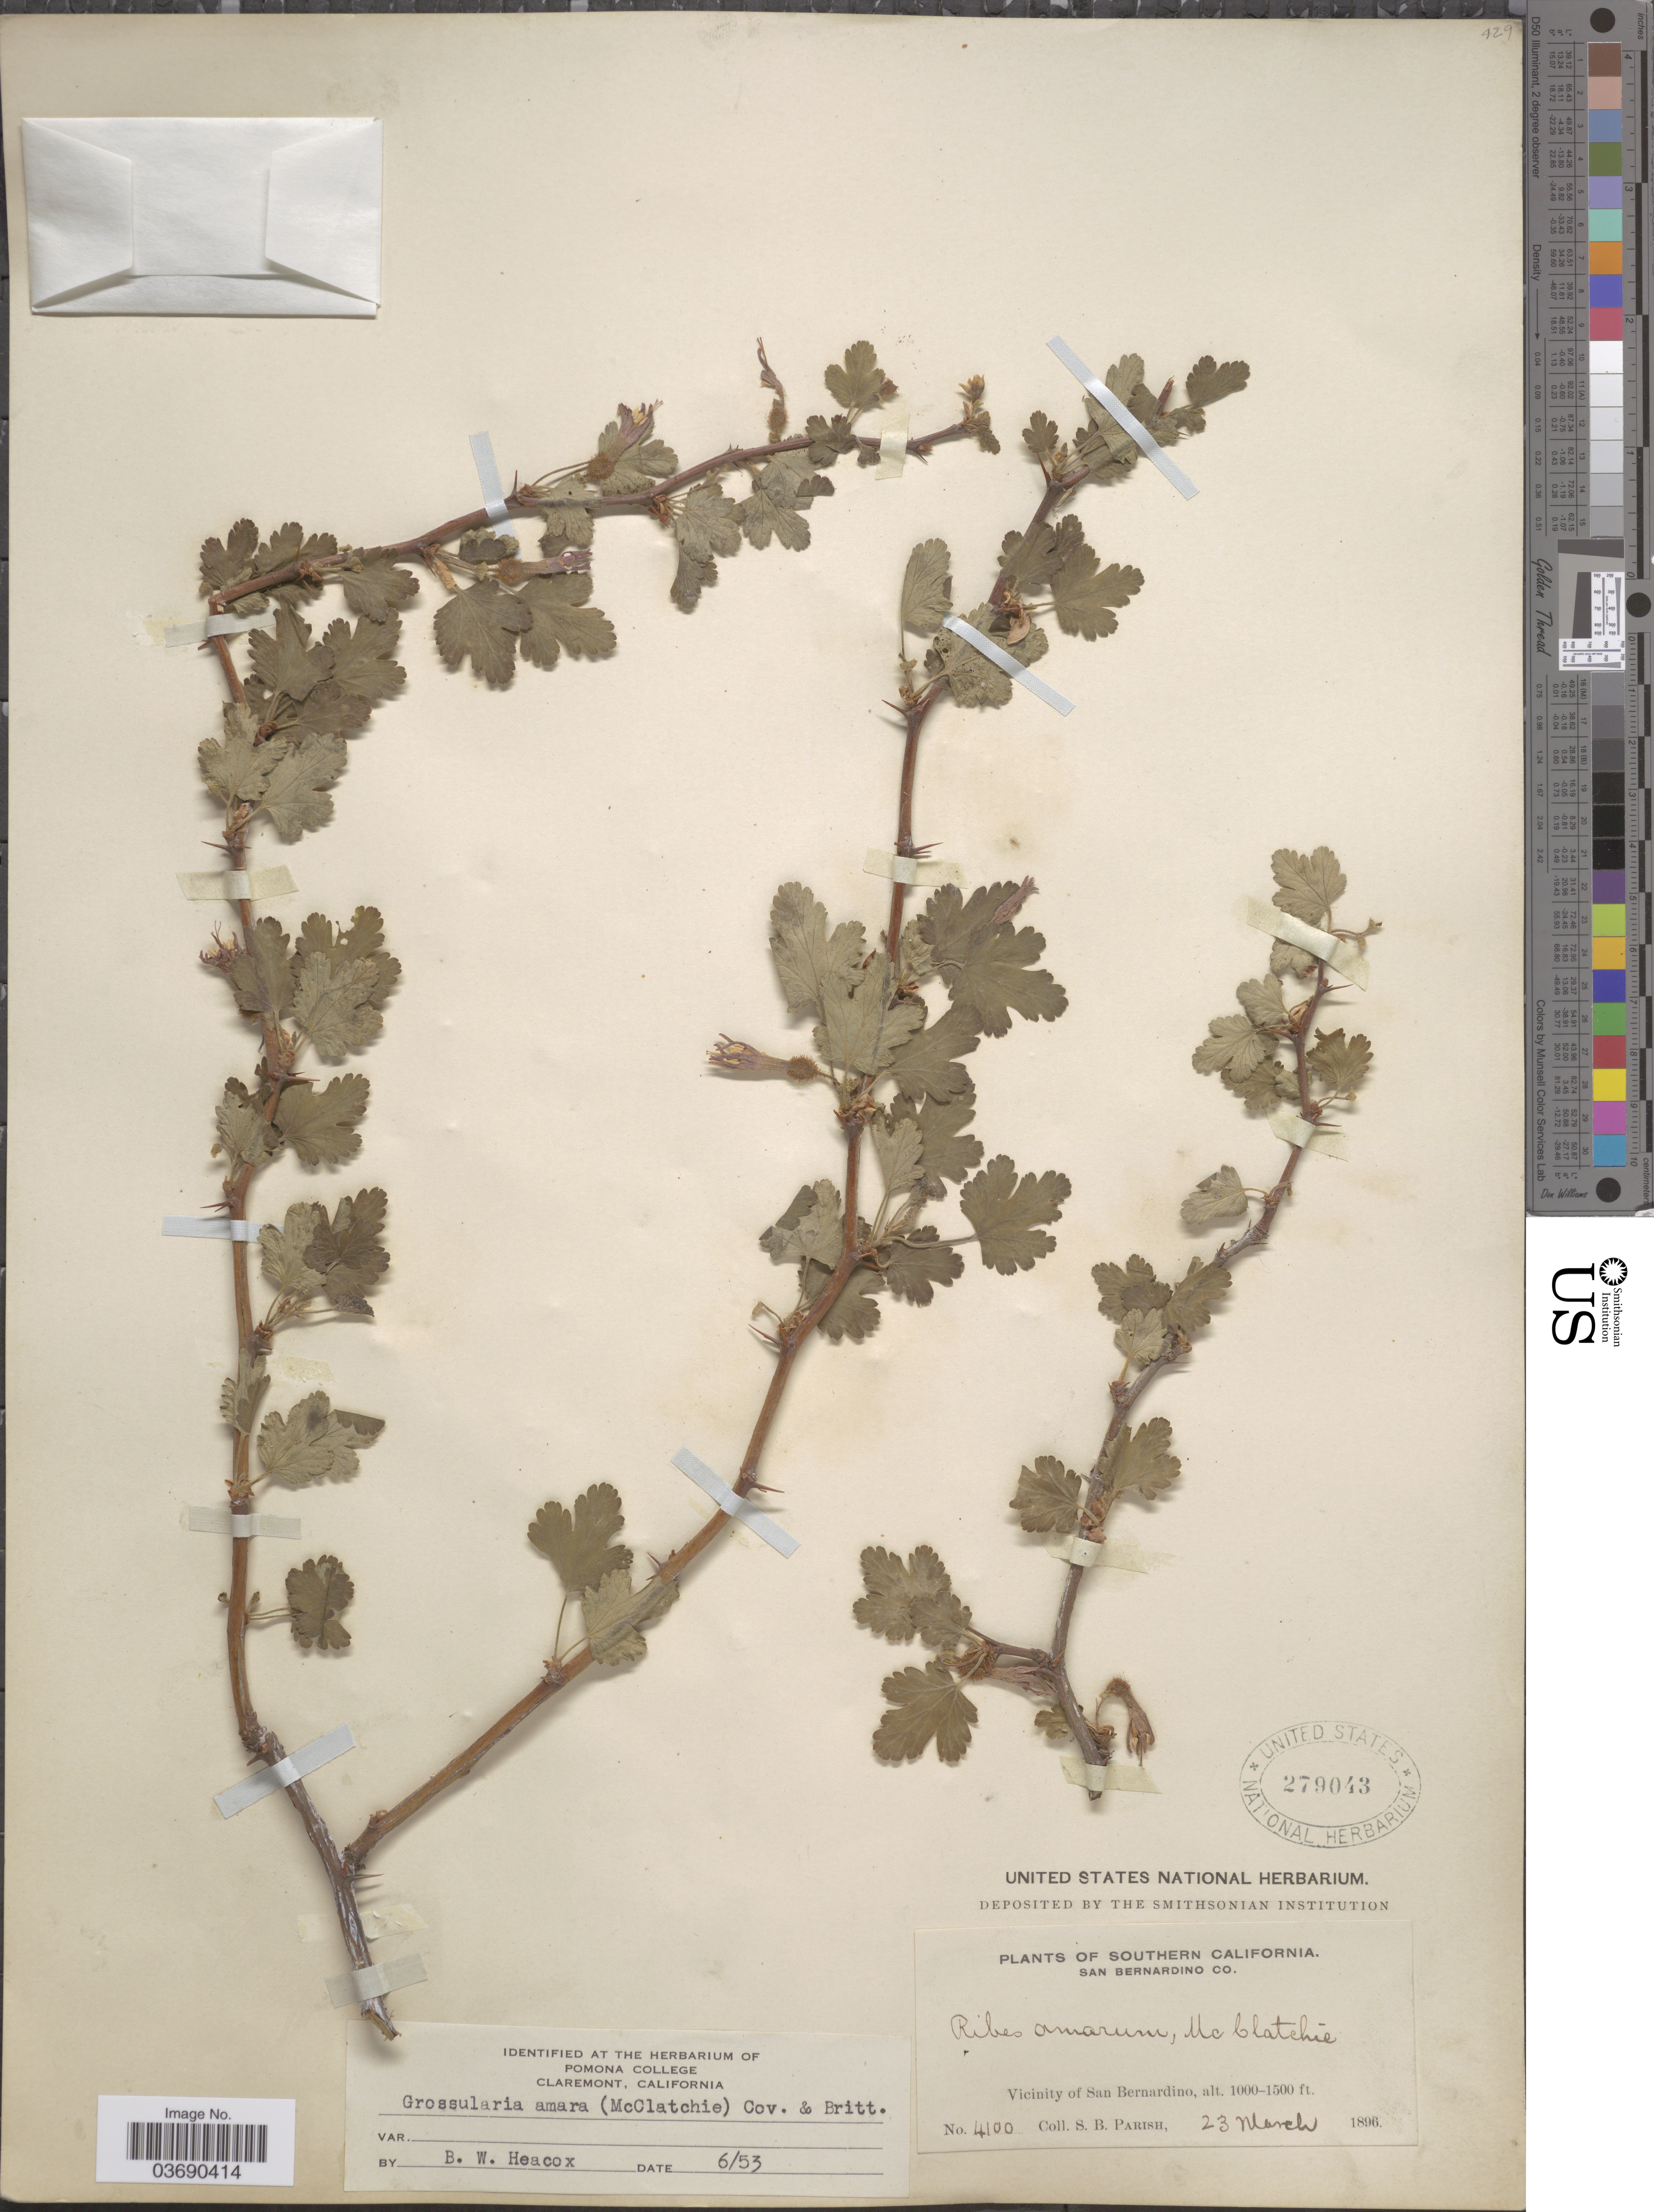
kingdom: Plantae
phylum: Tracheophyta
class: Magnoliopsida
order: Saxifragales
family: Grossulariaceae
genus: Ribes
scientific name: Ribes amarum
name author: McClatchie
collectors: S. B. Parish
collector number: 4100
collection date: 1896-03-23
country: United States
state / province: California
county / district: San Bernardino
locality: Southern California. San Bernardino Co. Vicinity of San Bernardino.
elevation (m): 305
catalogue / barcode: US 279043